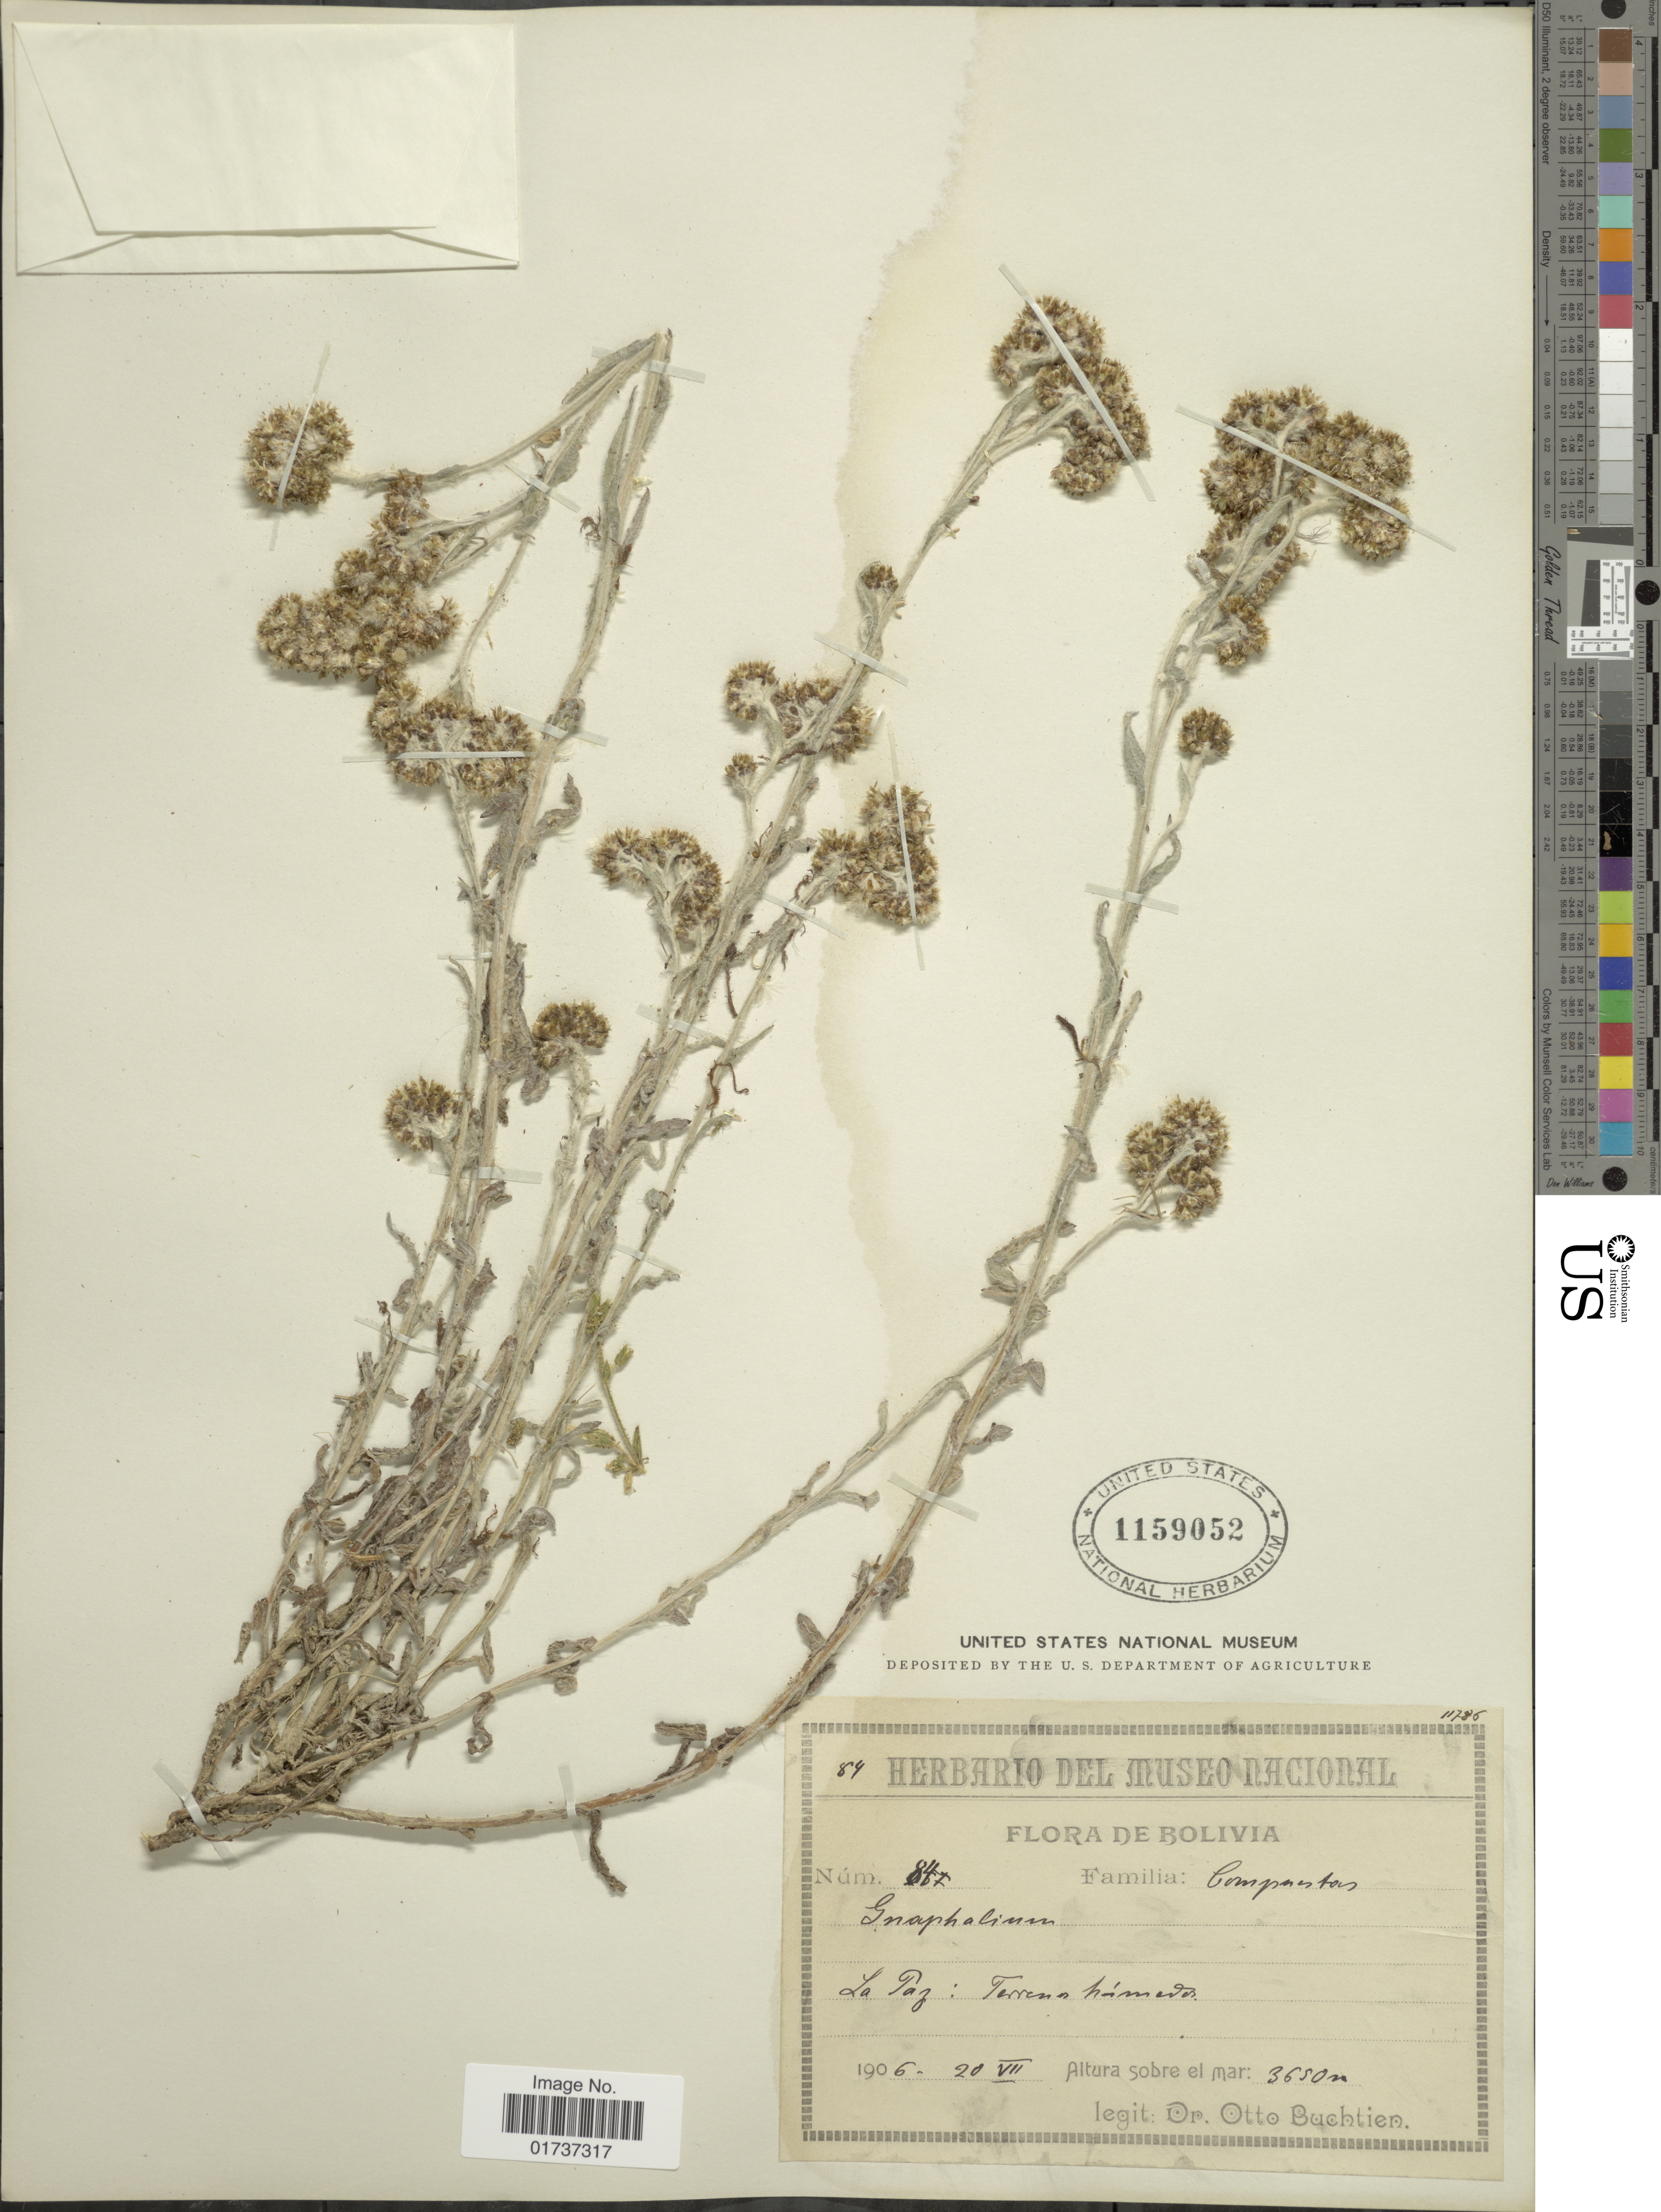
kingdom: Plantae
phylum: Tracheophyta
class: Magnoliopsida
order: Asterales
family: Asteraceae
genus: Gnaphalium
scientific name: Gnaphalium sp.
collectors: O. Buchtien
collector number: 84*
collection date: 1906-07-20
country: Bolivia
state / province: La Paz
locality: Terrena húmeda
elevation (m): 3650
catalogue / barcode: US 1159052